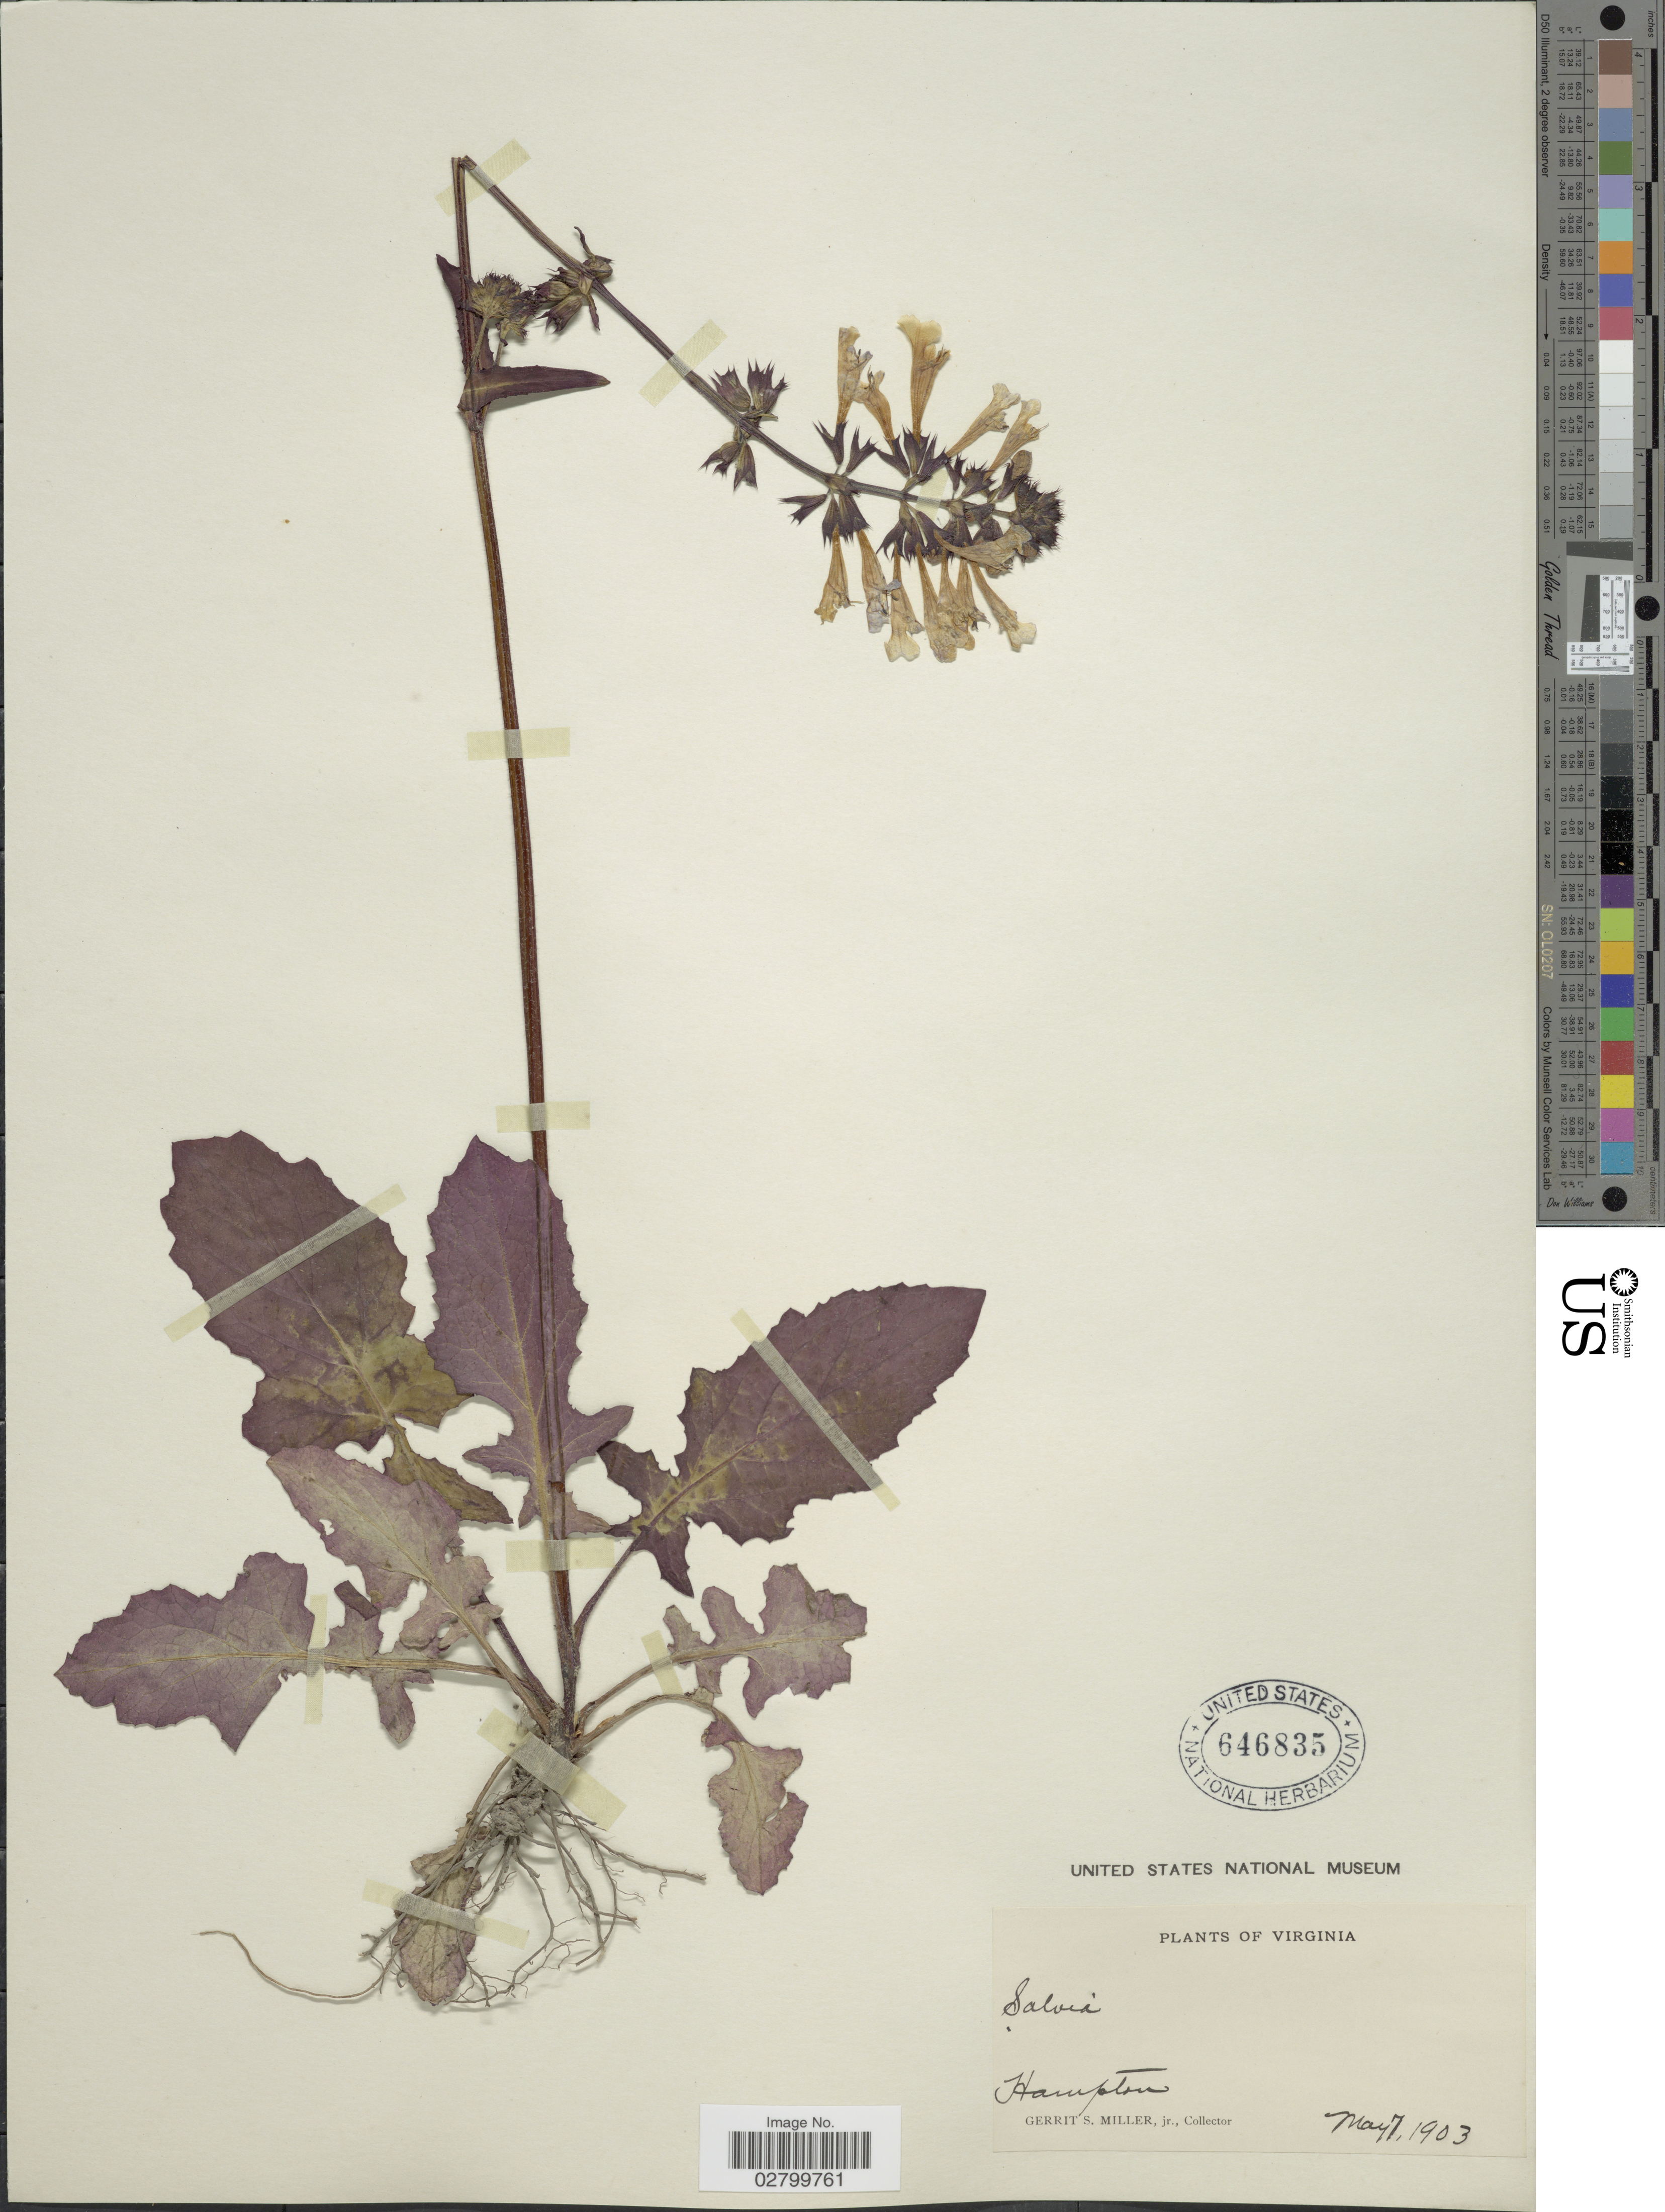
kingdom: Plantae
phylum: Tracheophyta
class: Magnoliopsida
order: Lamiales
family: Lamiaceae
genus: Salvia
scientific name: Salvia lyrata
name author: L.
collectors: G. S. Miller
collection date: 1903-05-07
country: United States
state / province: Virginia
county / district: City of Hampton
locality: Hampton.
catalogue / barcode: US 646835